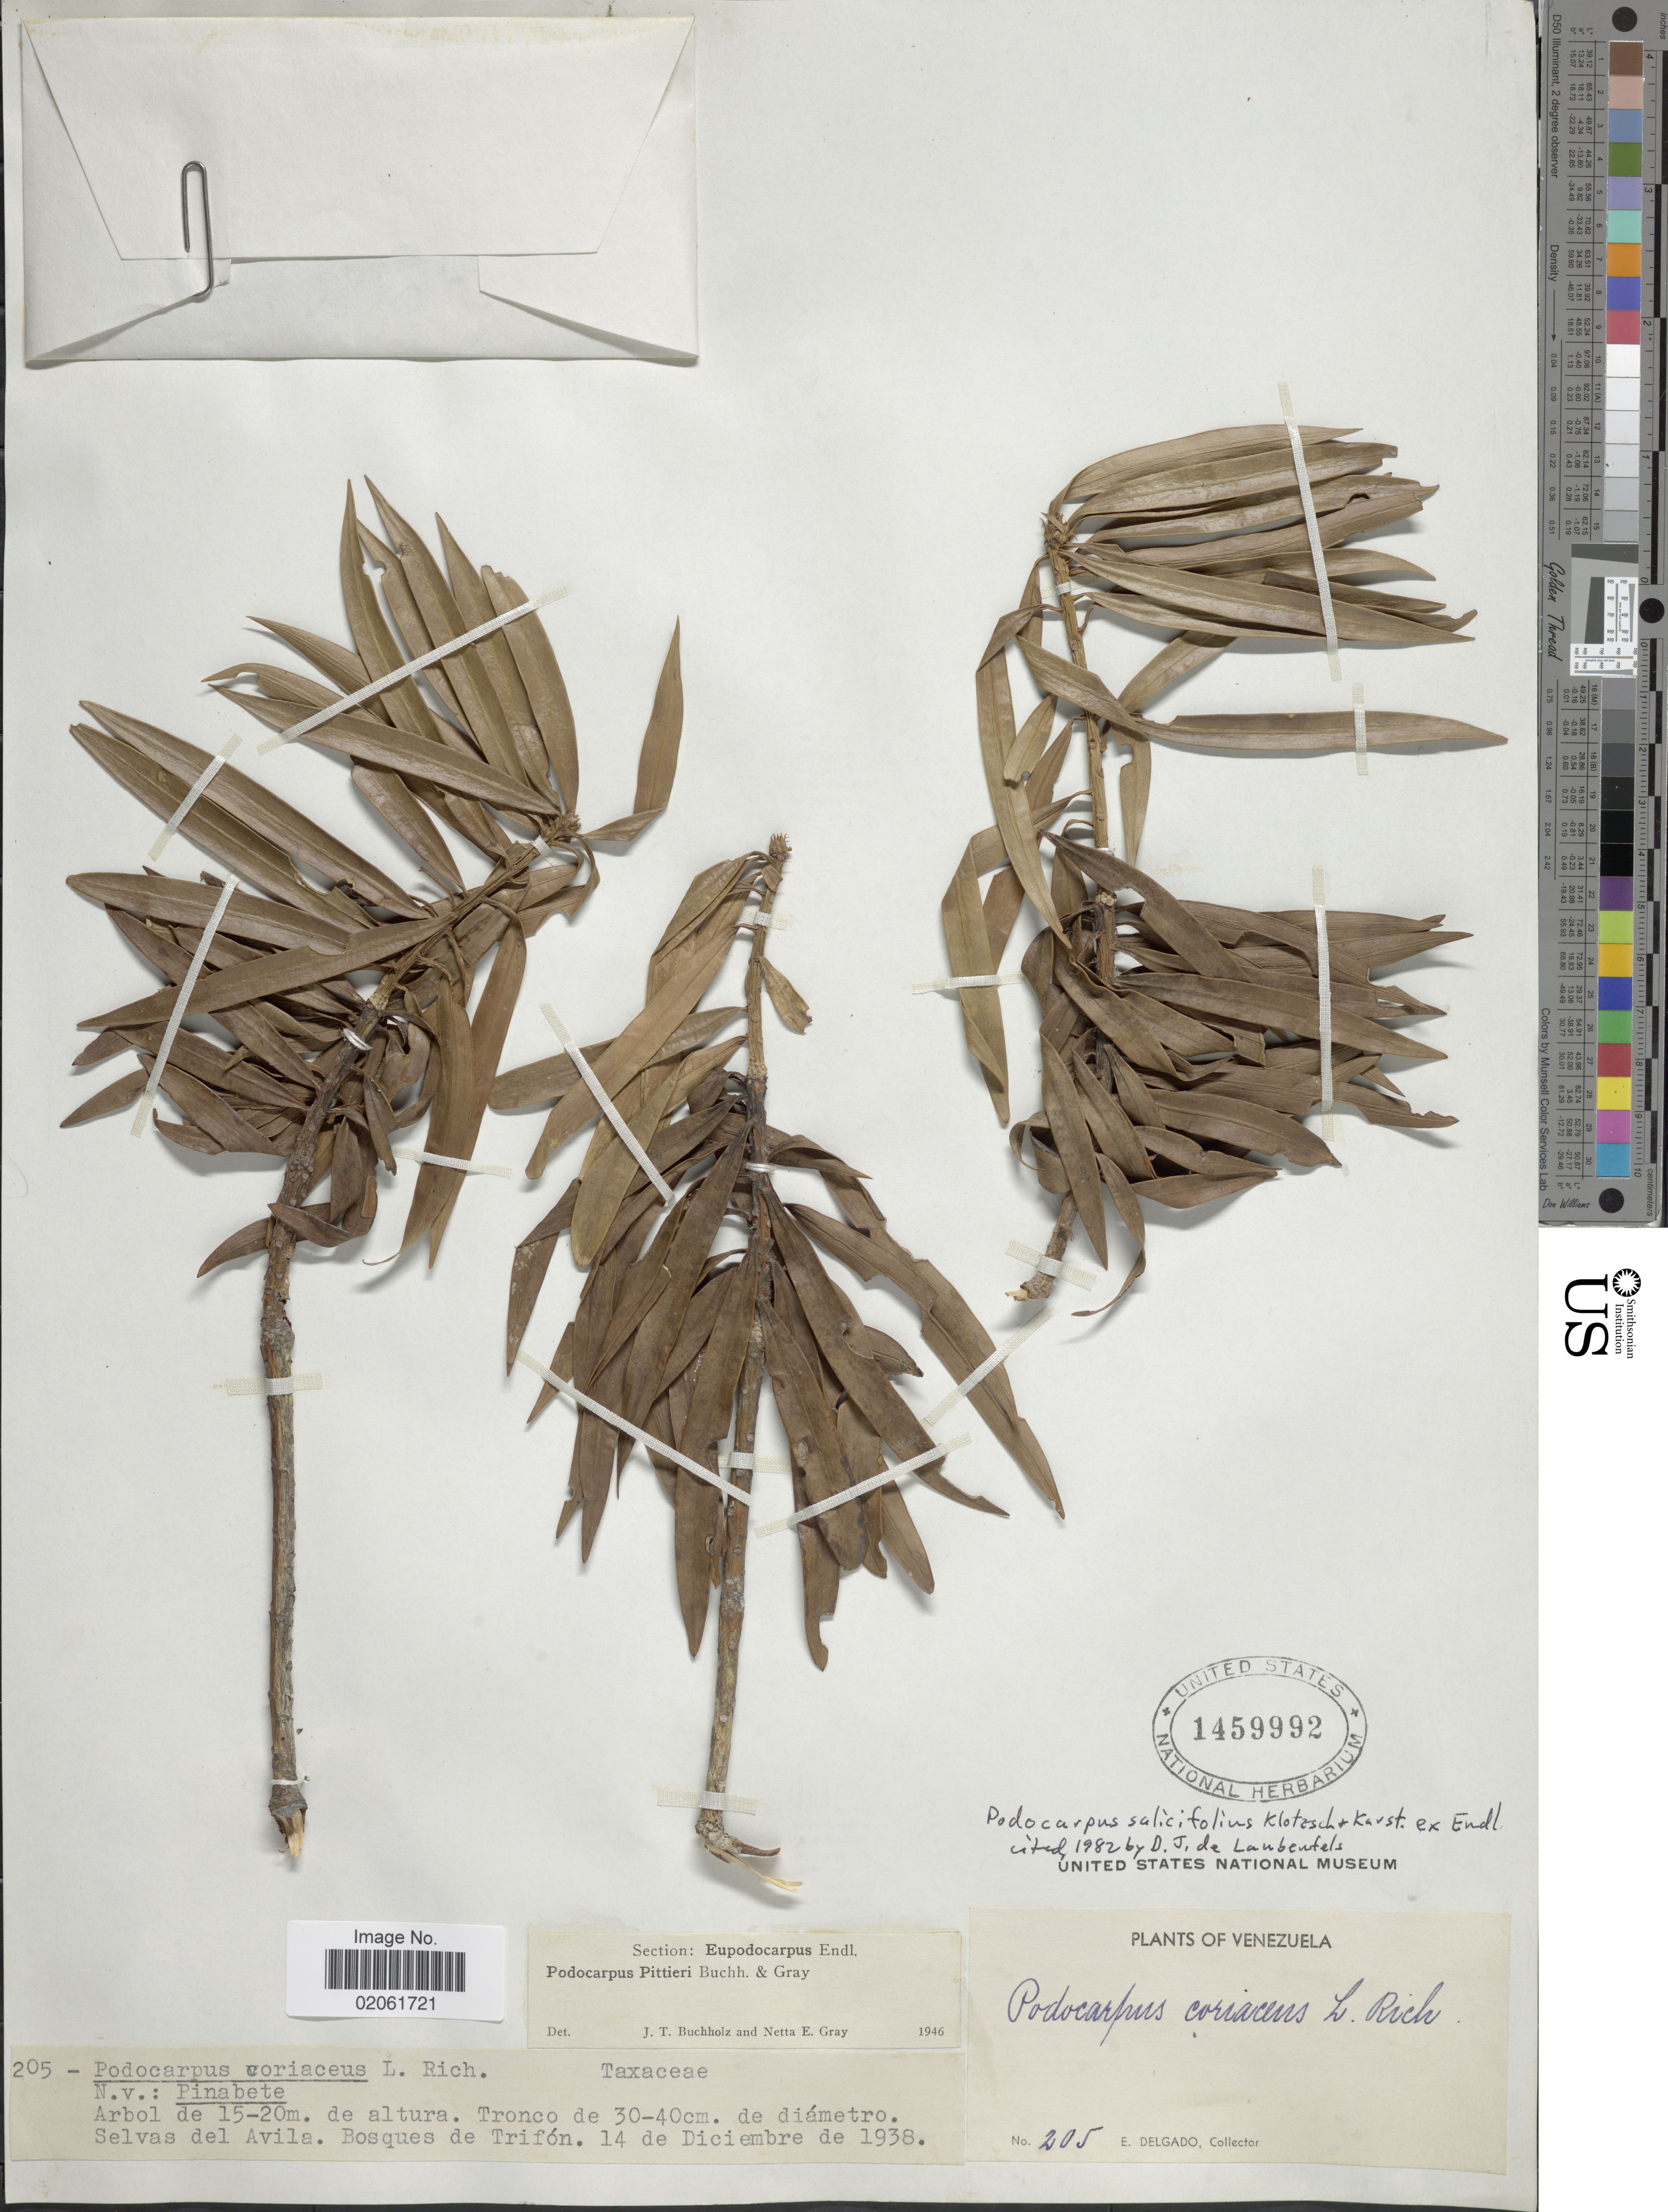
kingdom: Plantae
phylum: Tracheophyta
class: Pinopsida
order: Pinales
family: Podocarpaceae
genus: Podocarpus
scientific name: Podocarpus salicifolius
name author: Klotzsch & H. Karst. ex Endl.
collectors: E. Delgado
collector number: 205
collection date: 1938-12-14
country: Venezuela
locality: Selvas del Avila, Bosques de Trifon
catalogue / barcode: US 1459992